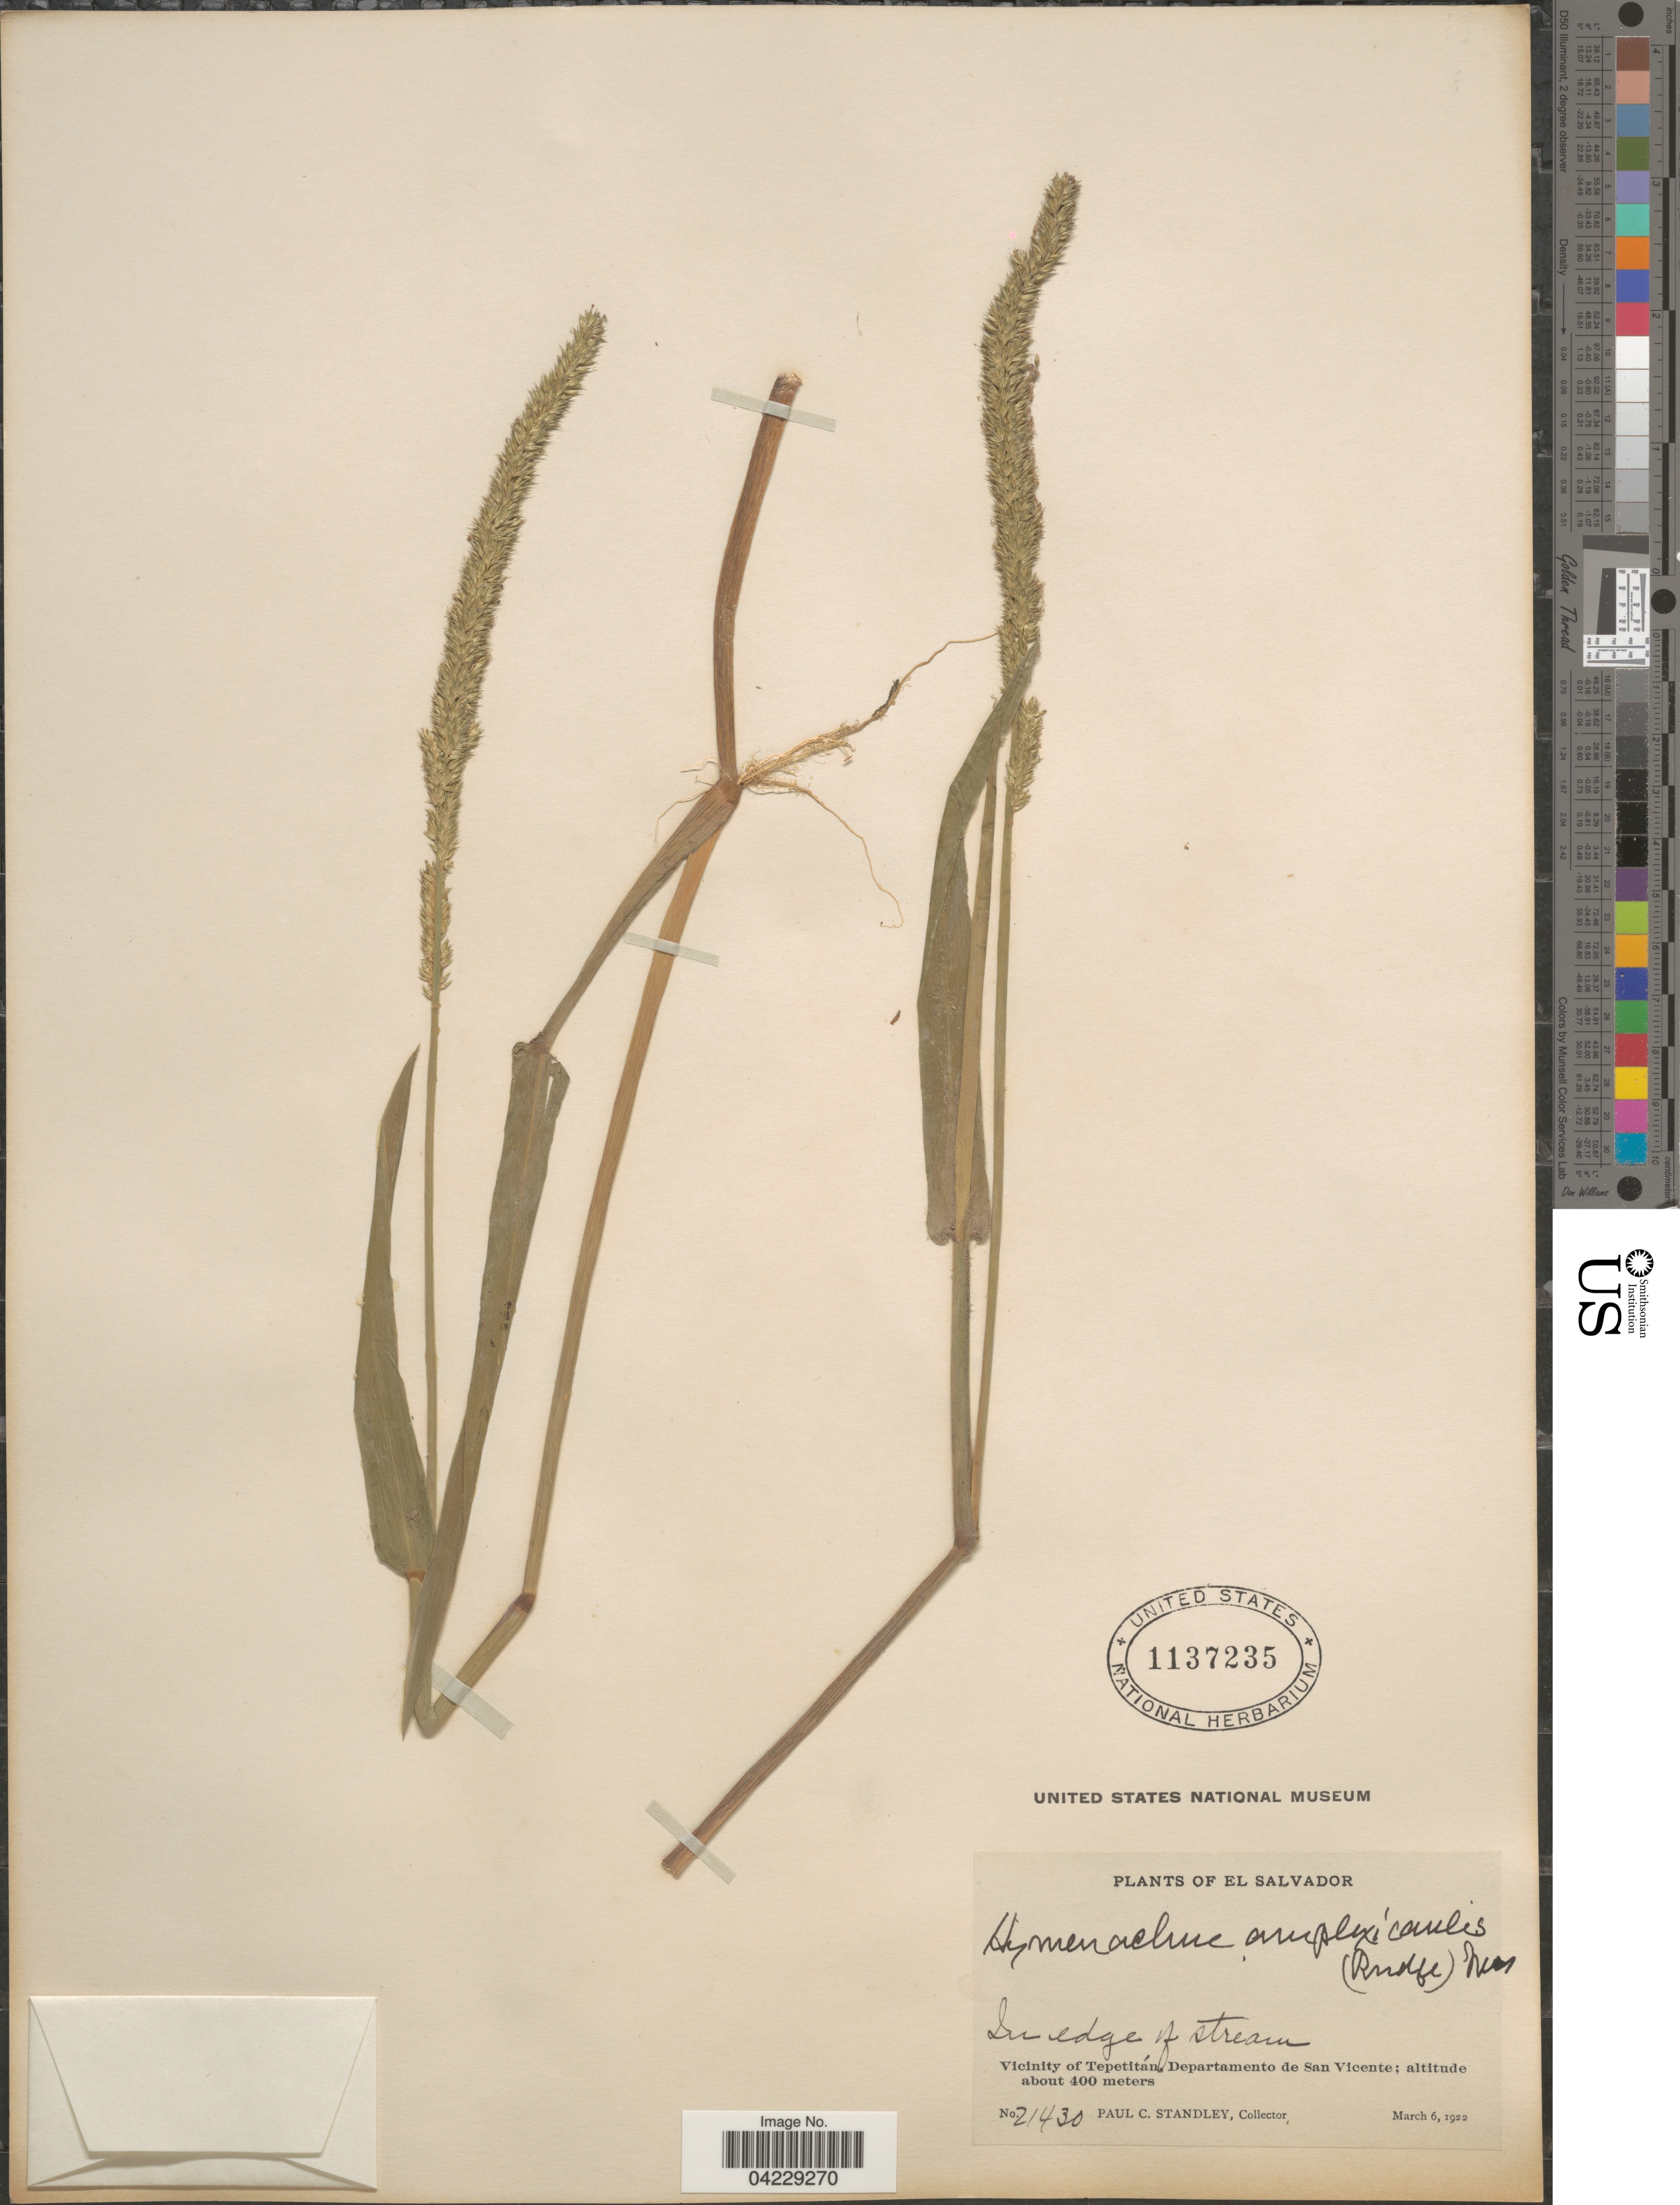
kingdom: Plantae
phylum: Tracheophyta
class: Liliopsida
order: Poales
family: Poaceae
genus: Hymenachne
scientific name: Hymenachne amplexicaulis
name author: (Rudge) Nees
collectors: P. C. Standley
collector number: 21430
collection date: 1922-03-06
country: El Salvador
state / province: San Vincente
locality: Vicinity of Tepetitán, Departamento de San Vicente.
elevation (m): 400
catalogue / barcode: US 1137235